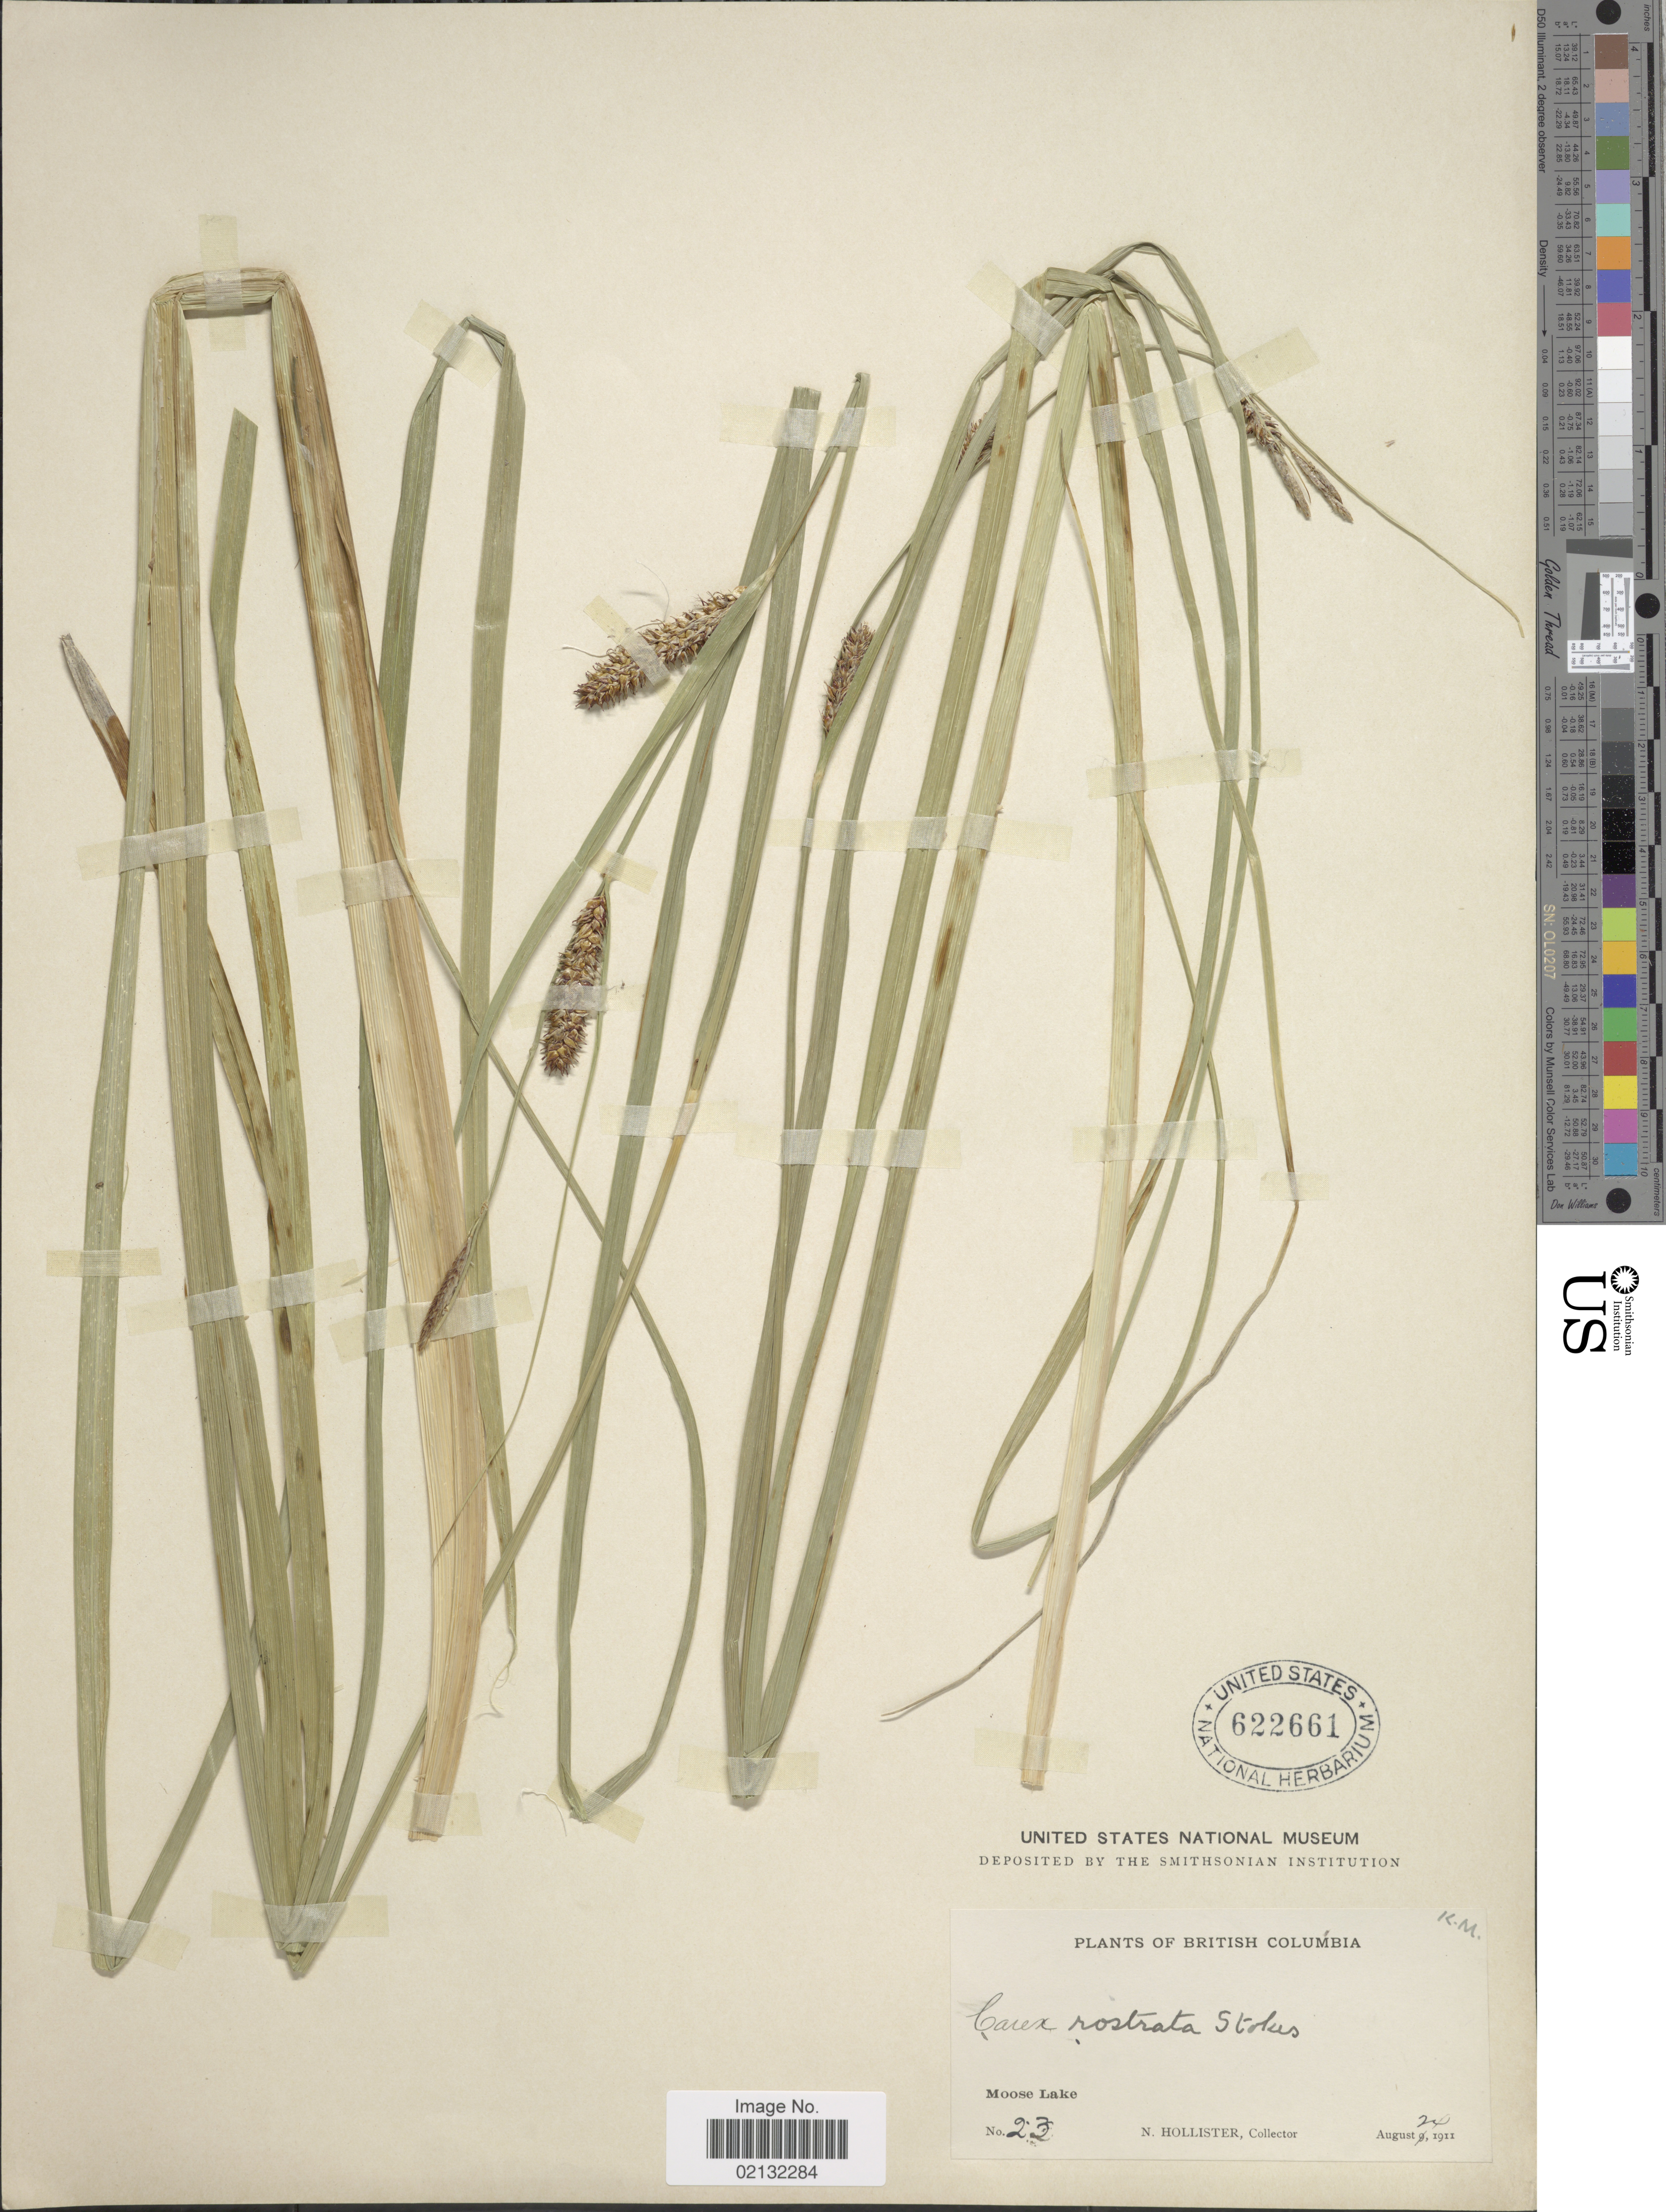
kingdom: Plantae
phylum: Tracheophyta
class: Liliopsida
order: Poales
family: Cyperaceae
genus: Carex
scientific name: Carex rostrata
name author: Stokes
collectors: N. Hollister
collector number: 23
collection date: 1911-08-20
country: Canada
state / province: British Columbia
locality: Moose Lake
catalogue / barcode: US 622661